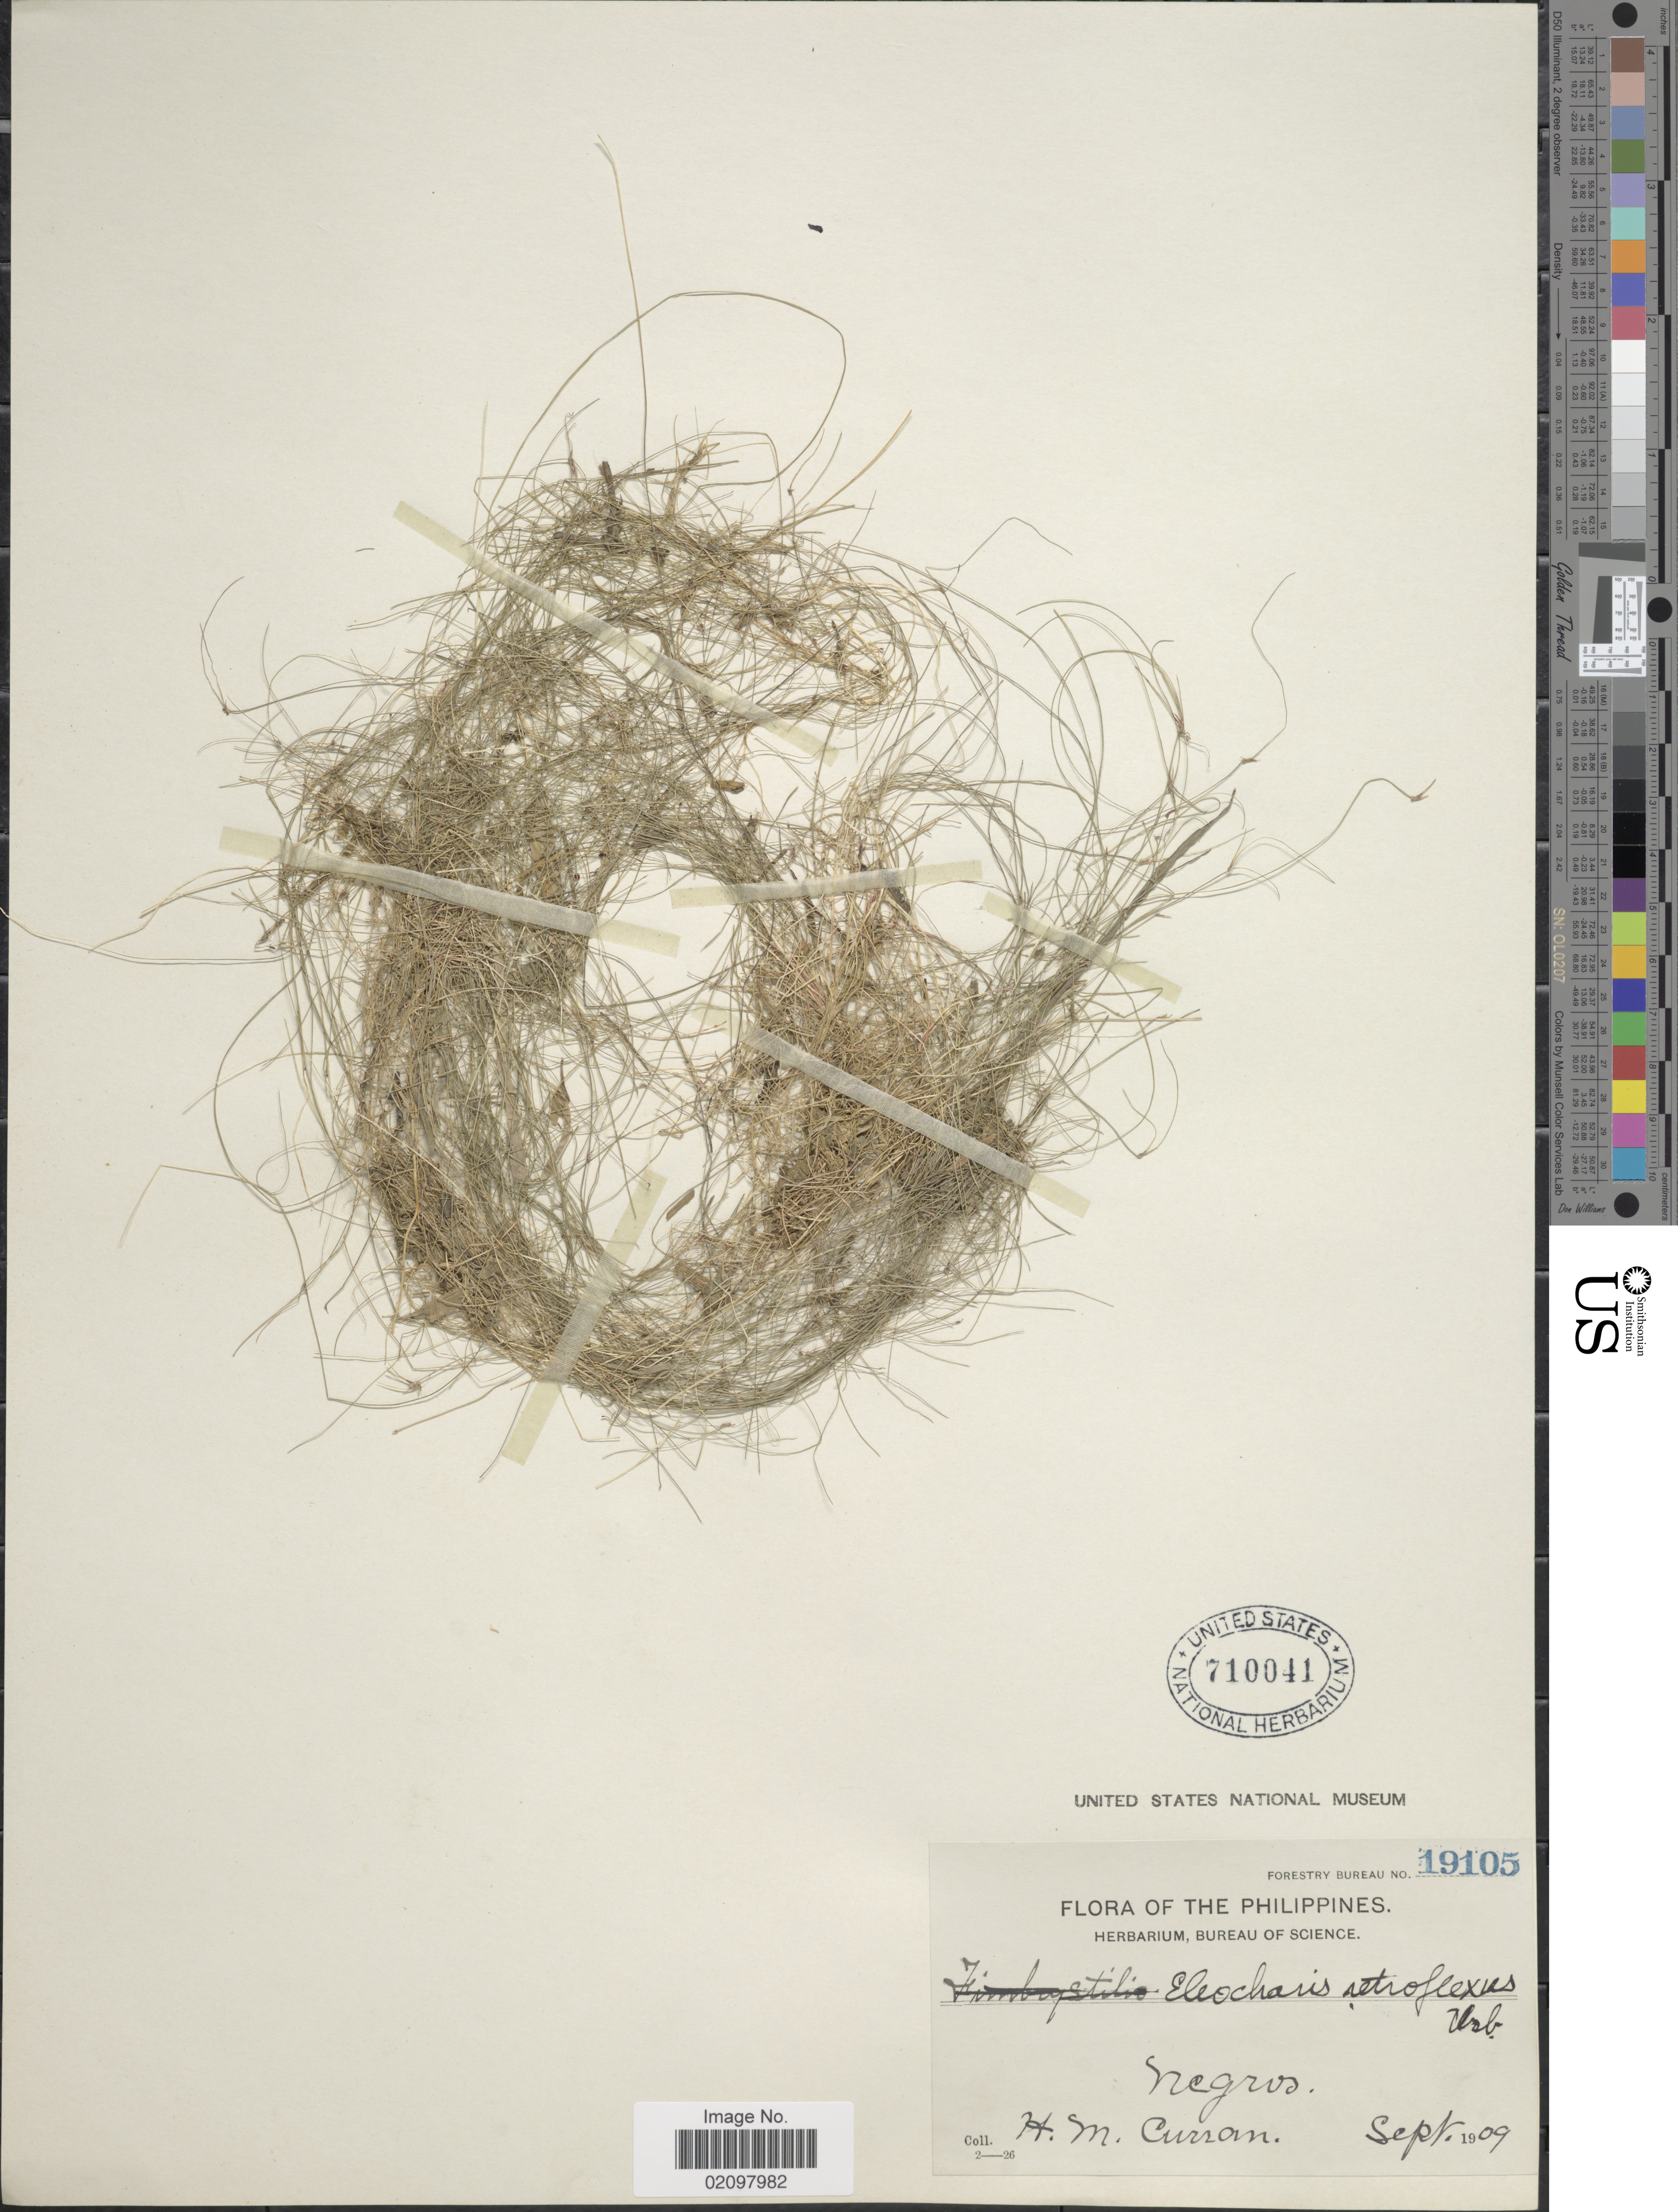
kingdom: Plantae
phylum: Tracheophyta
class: Liliopsida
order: Poales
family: Cyperaceae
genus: Eleocharis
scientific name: Eleocharis retroflexa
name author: (Poir.) Urb.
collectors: H. M. Curran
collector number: Forestry Bureau 19105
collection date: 1909-09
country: Philippines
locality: Negros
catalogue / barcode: US 710041